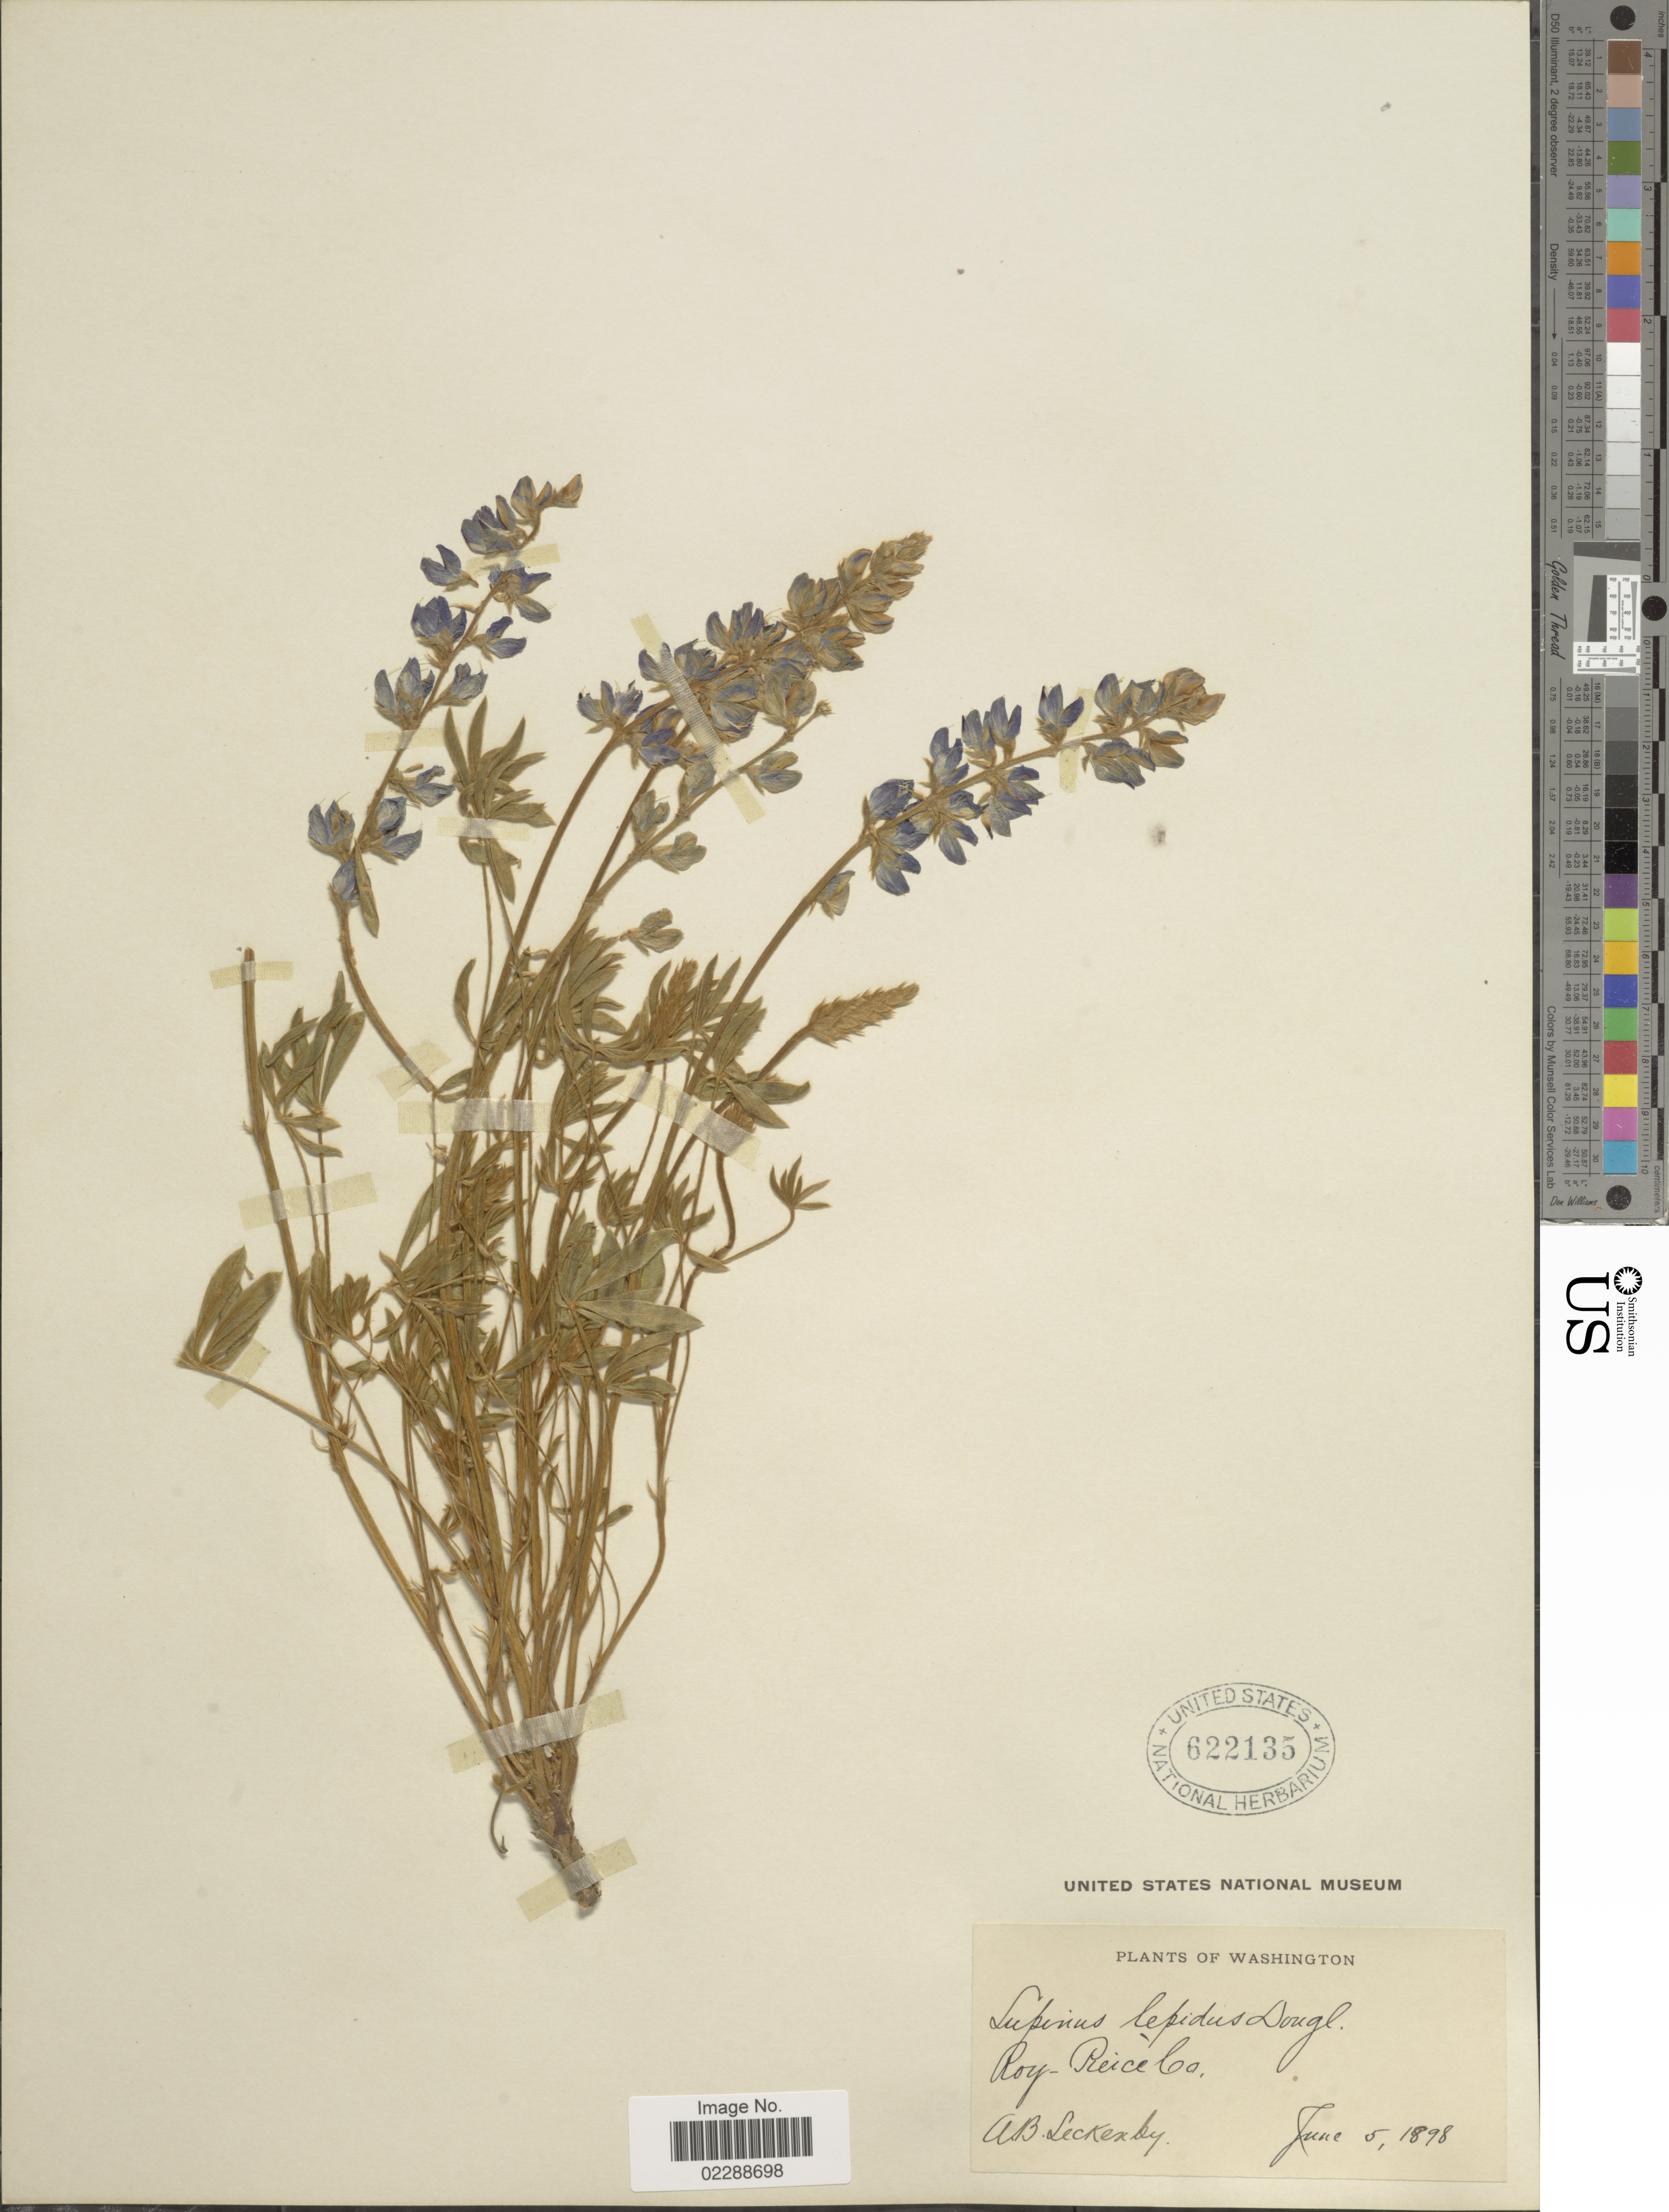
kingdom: Plantae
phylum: Tracheophyta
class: Magnoliopsida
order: Fabales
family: Fabaceae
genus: Lupinus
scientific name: Lupinus sp.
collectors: A. Leckenby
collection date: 1898-06-05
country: United States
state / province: Washington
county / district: Pierce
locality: Roy - Reice Co.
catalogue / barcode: US 622135